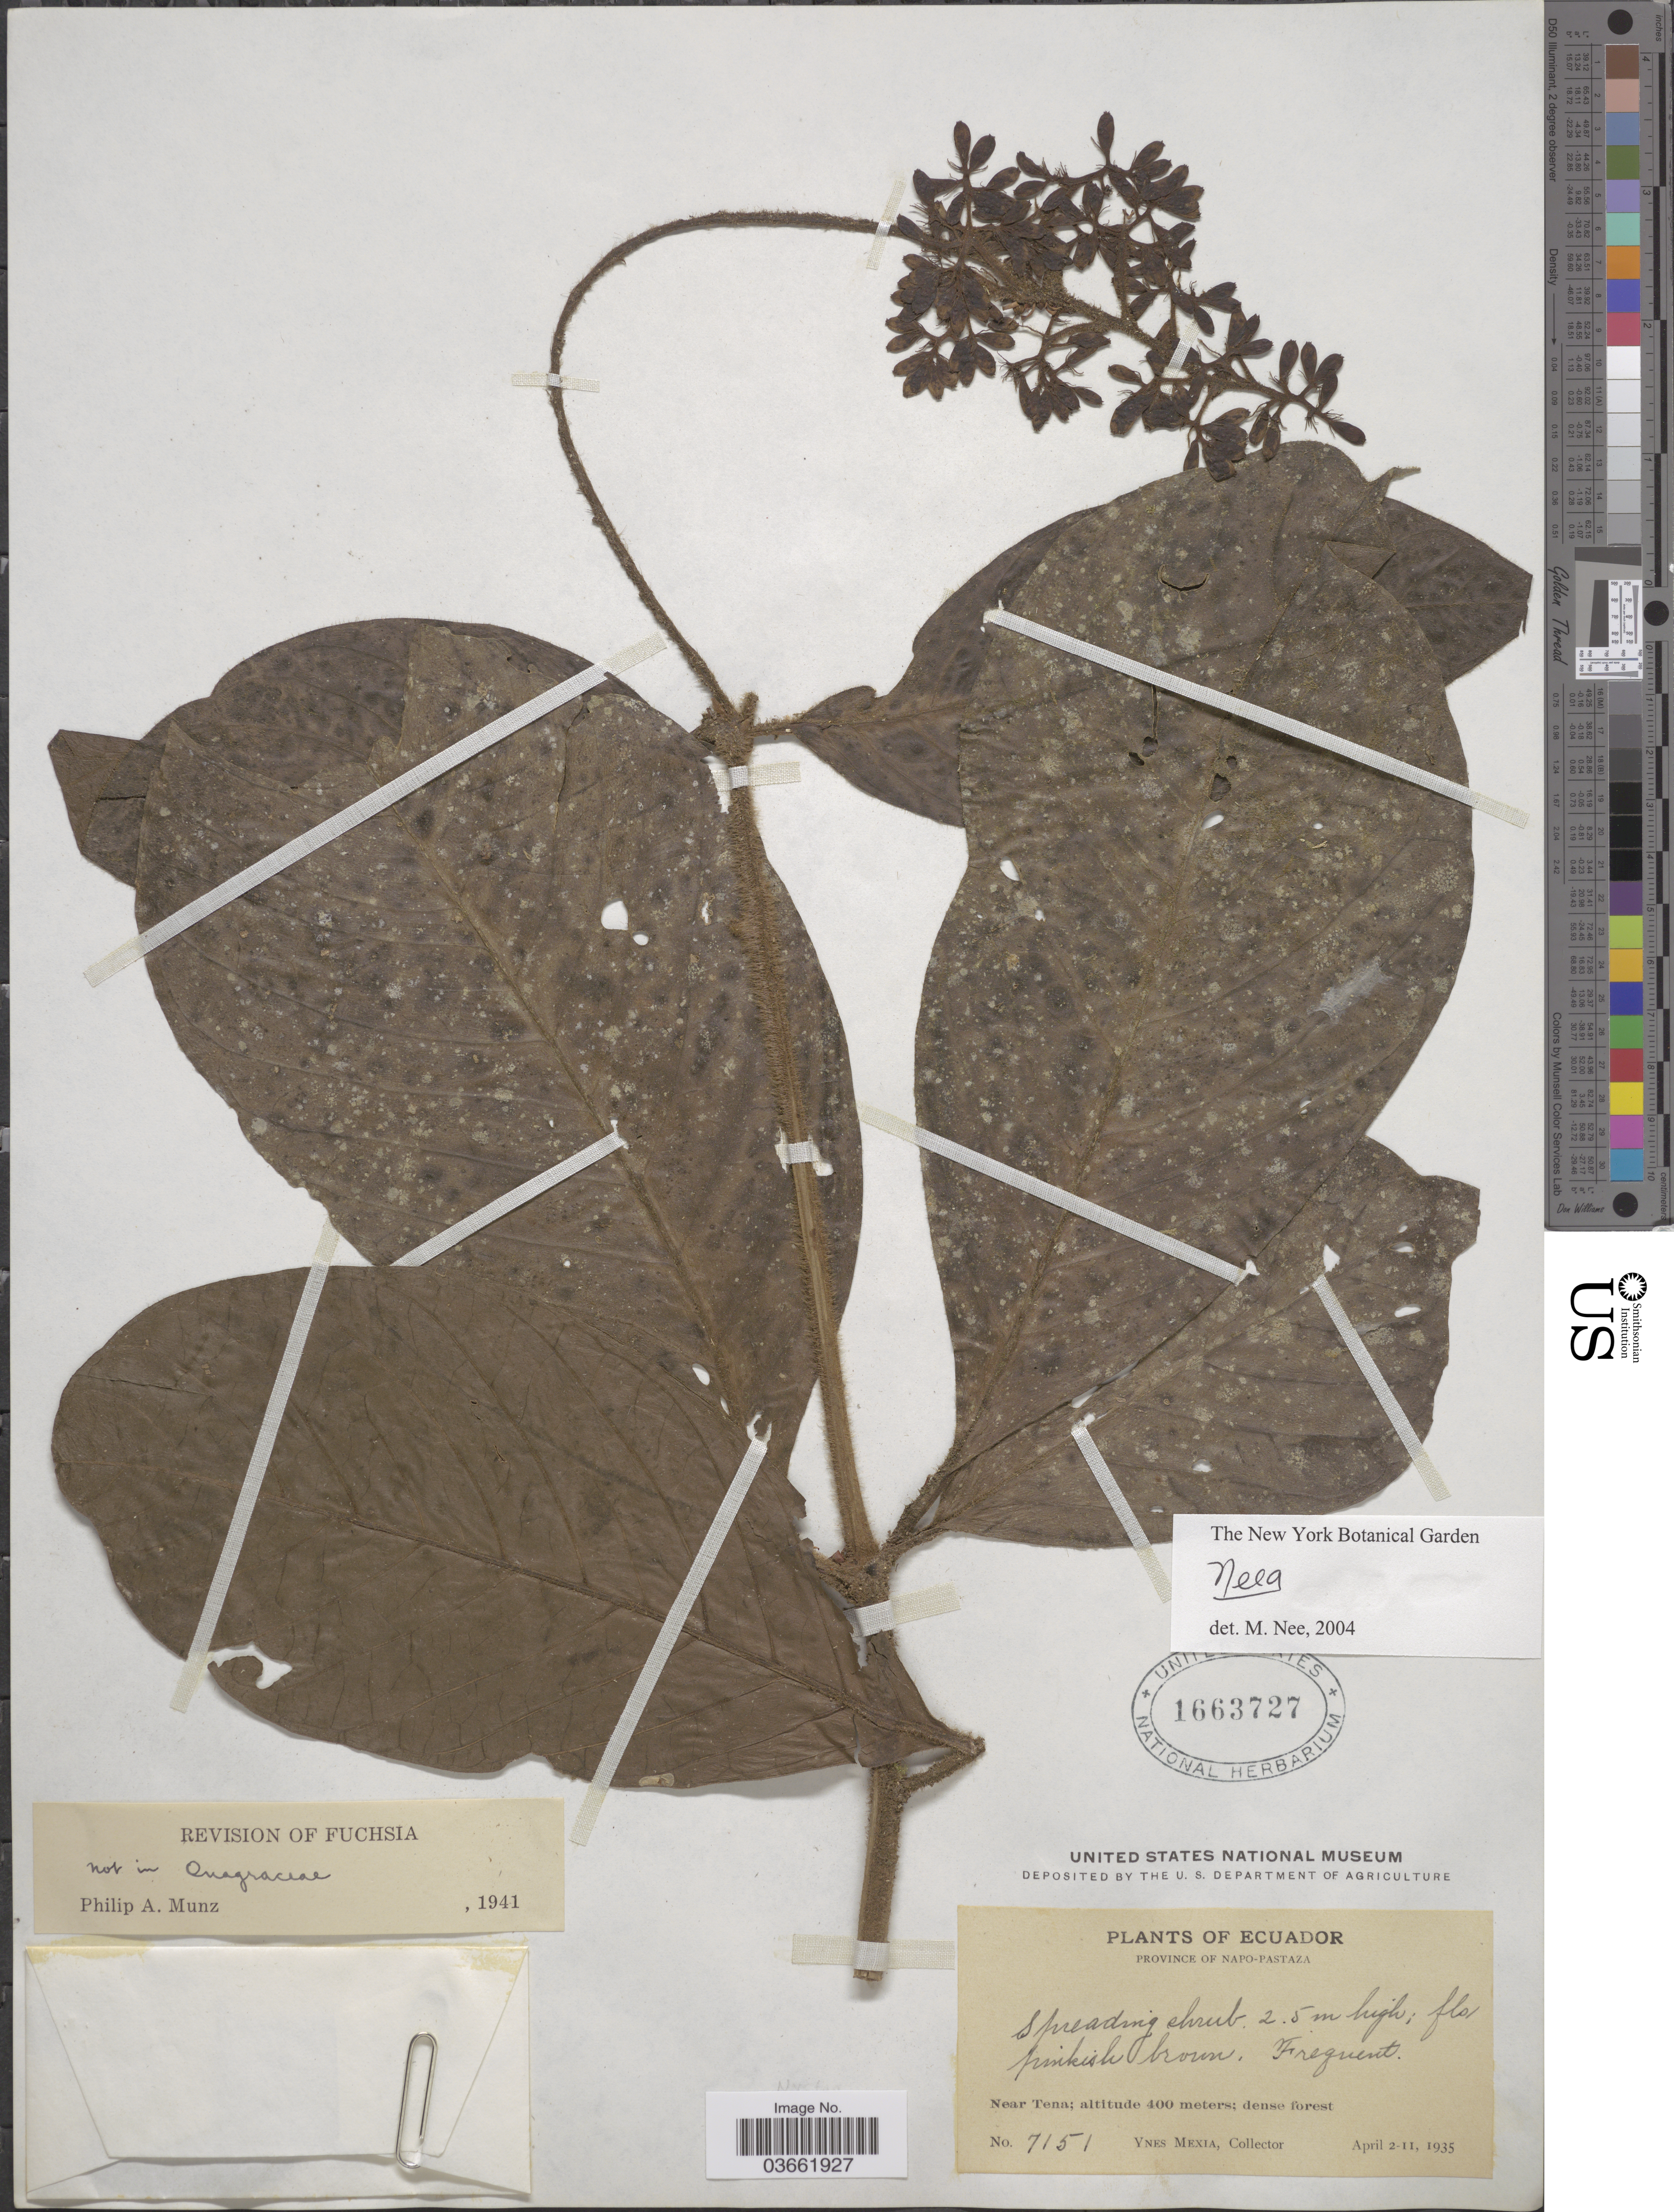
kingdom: Plantae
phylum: Tracheophyta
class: Magnoliopsida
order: Caryophyllales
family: Nyctaginaceae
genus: Neea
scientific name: Neea sp.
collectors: Y. Mexia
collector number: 7151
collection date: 1935-04-02/1935-04-11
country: Ecuador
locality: Province of Napo-Pastaza. Near Tena.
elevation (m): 400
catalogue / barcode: US 1663727